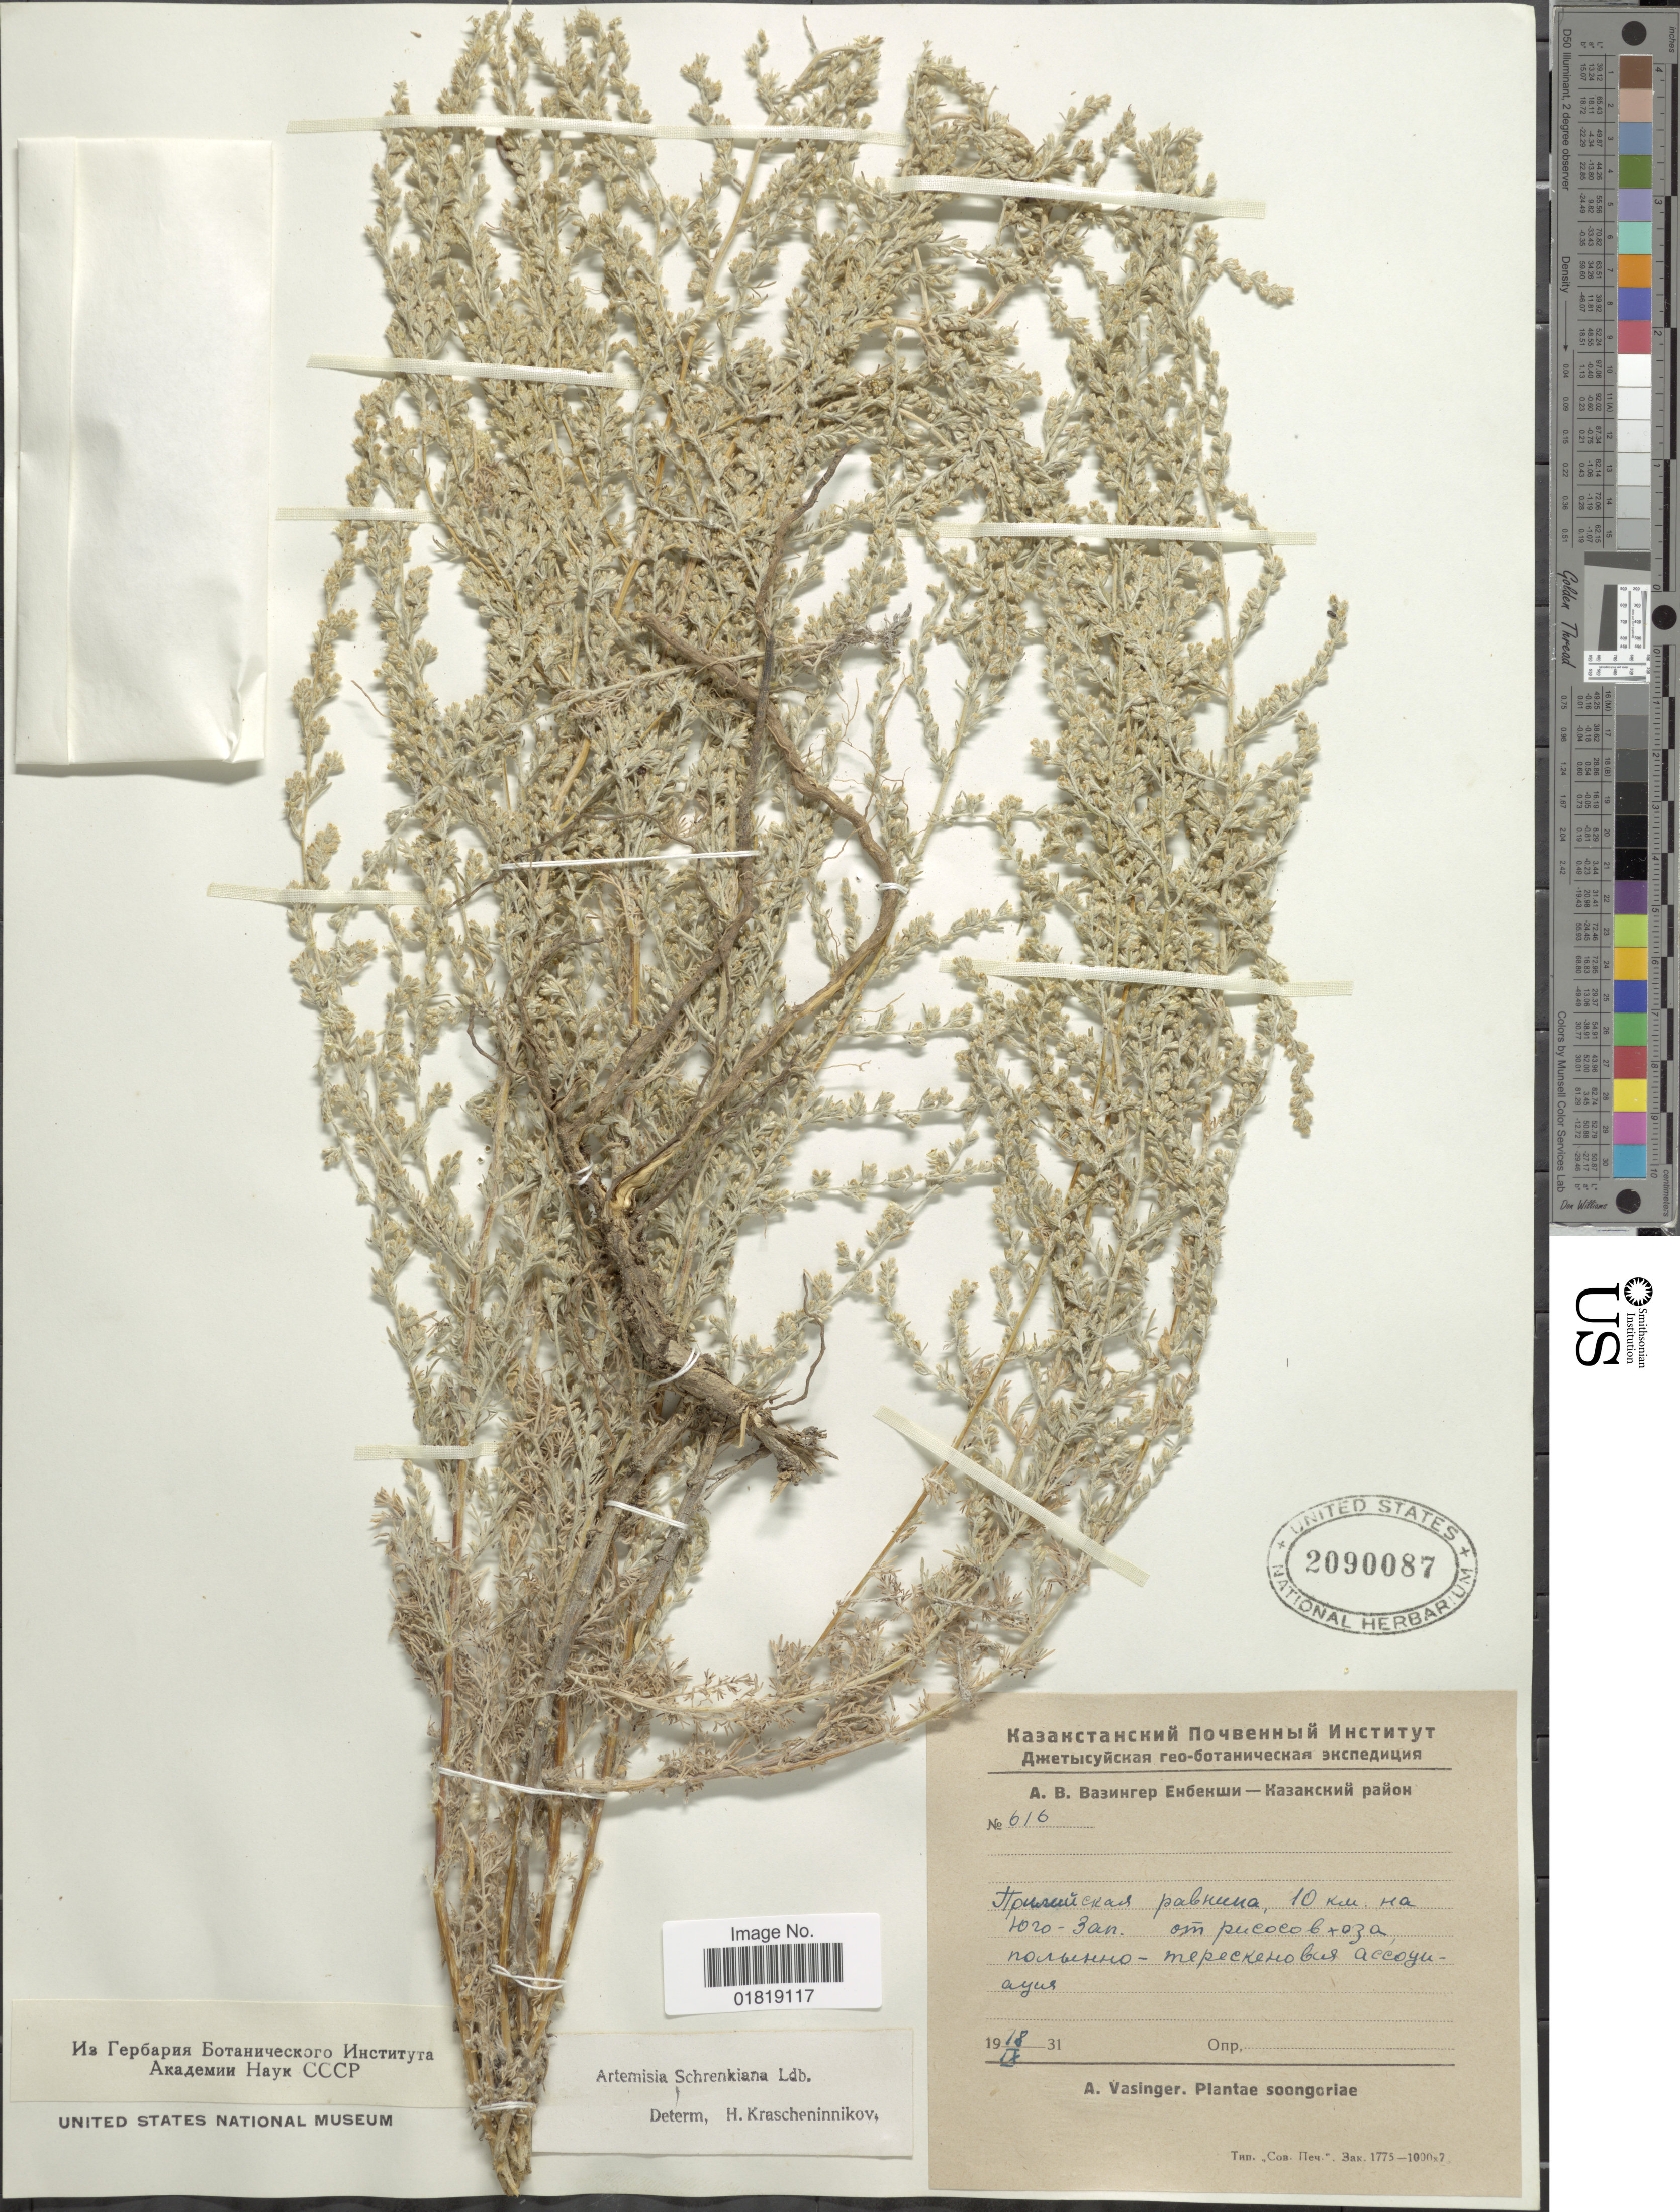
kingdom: Plantae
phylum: Tracheophyta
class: Magnoliopsida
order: Asterales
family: Asteraceae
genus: Artemisia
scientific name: Artemisia schrenkiana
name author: Ledeb.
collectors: A. Vasinger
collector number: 616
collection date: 1931-09-18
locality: X0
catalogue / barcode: US 2090087